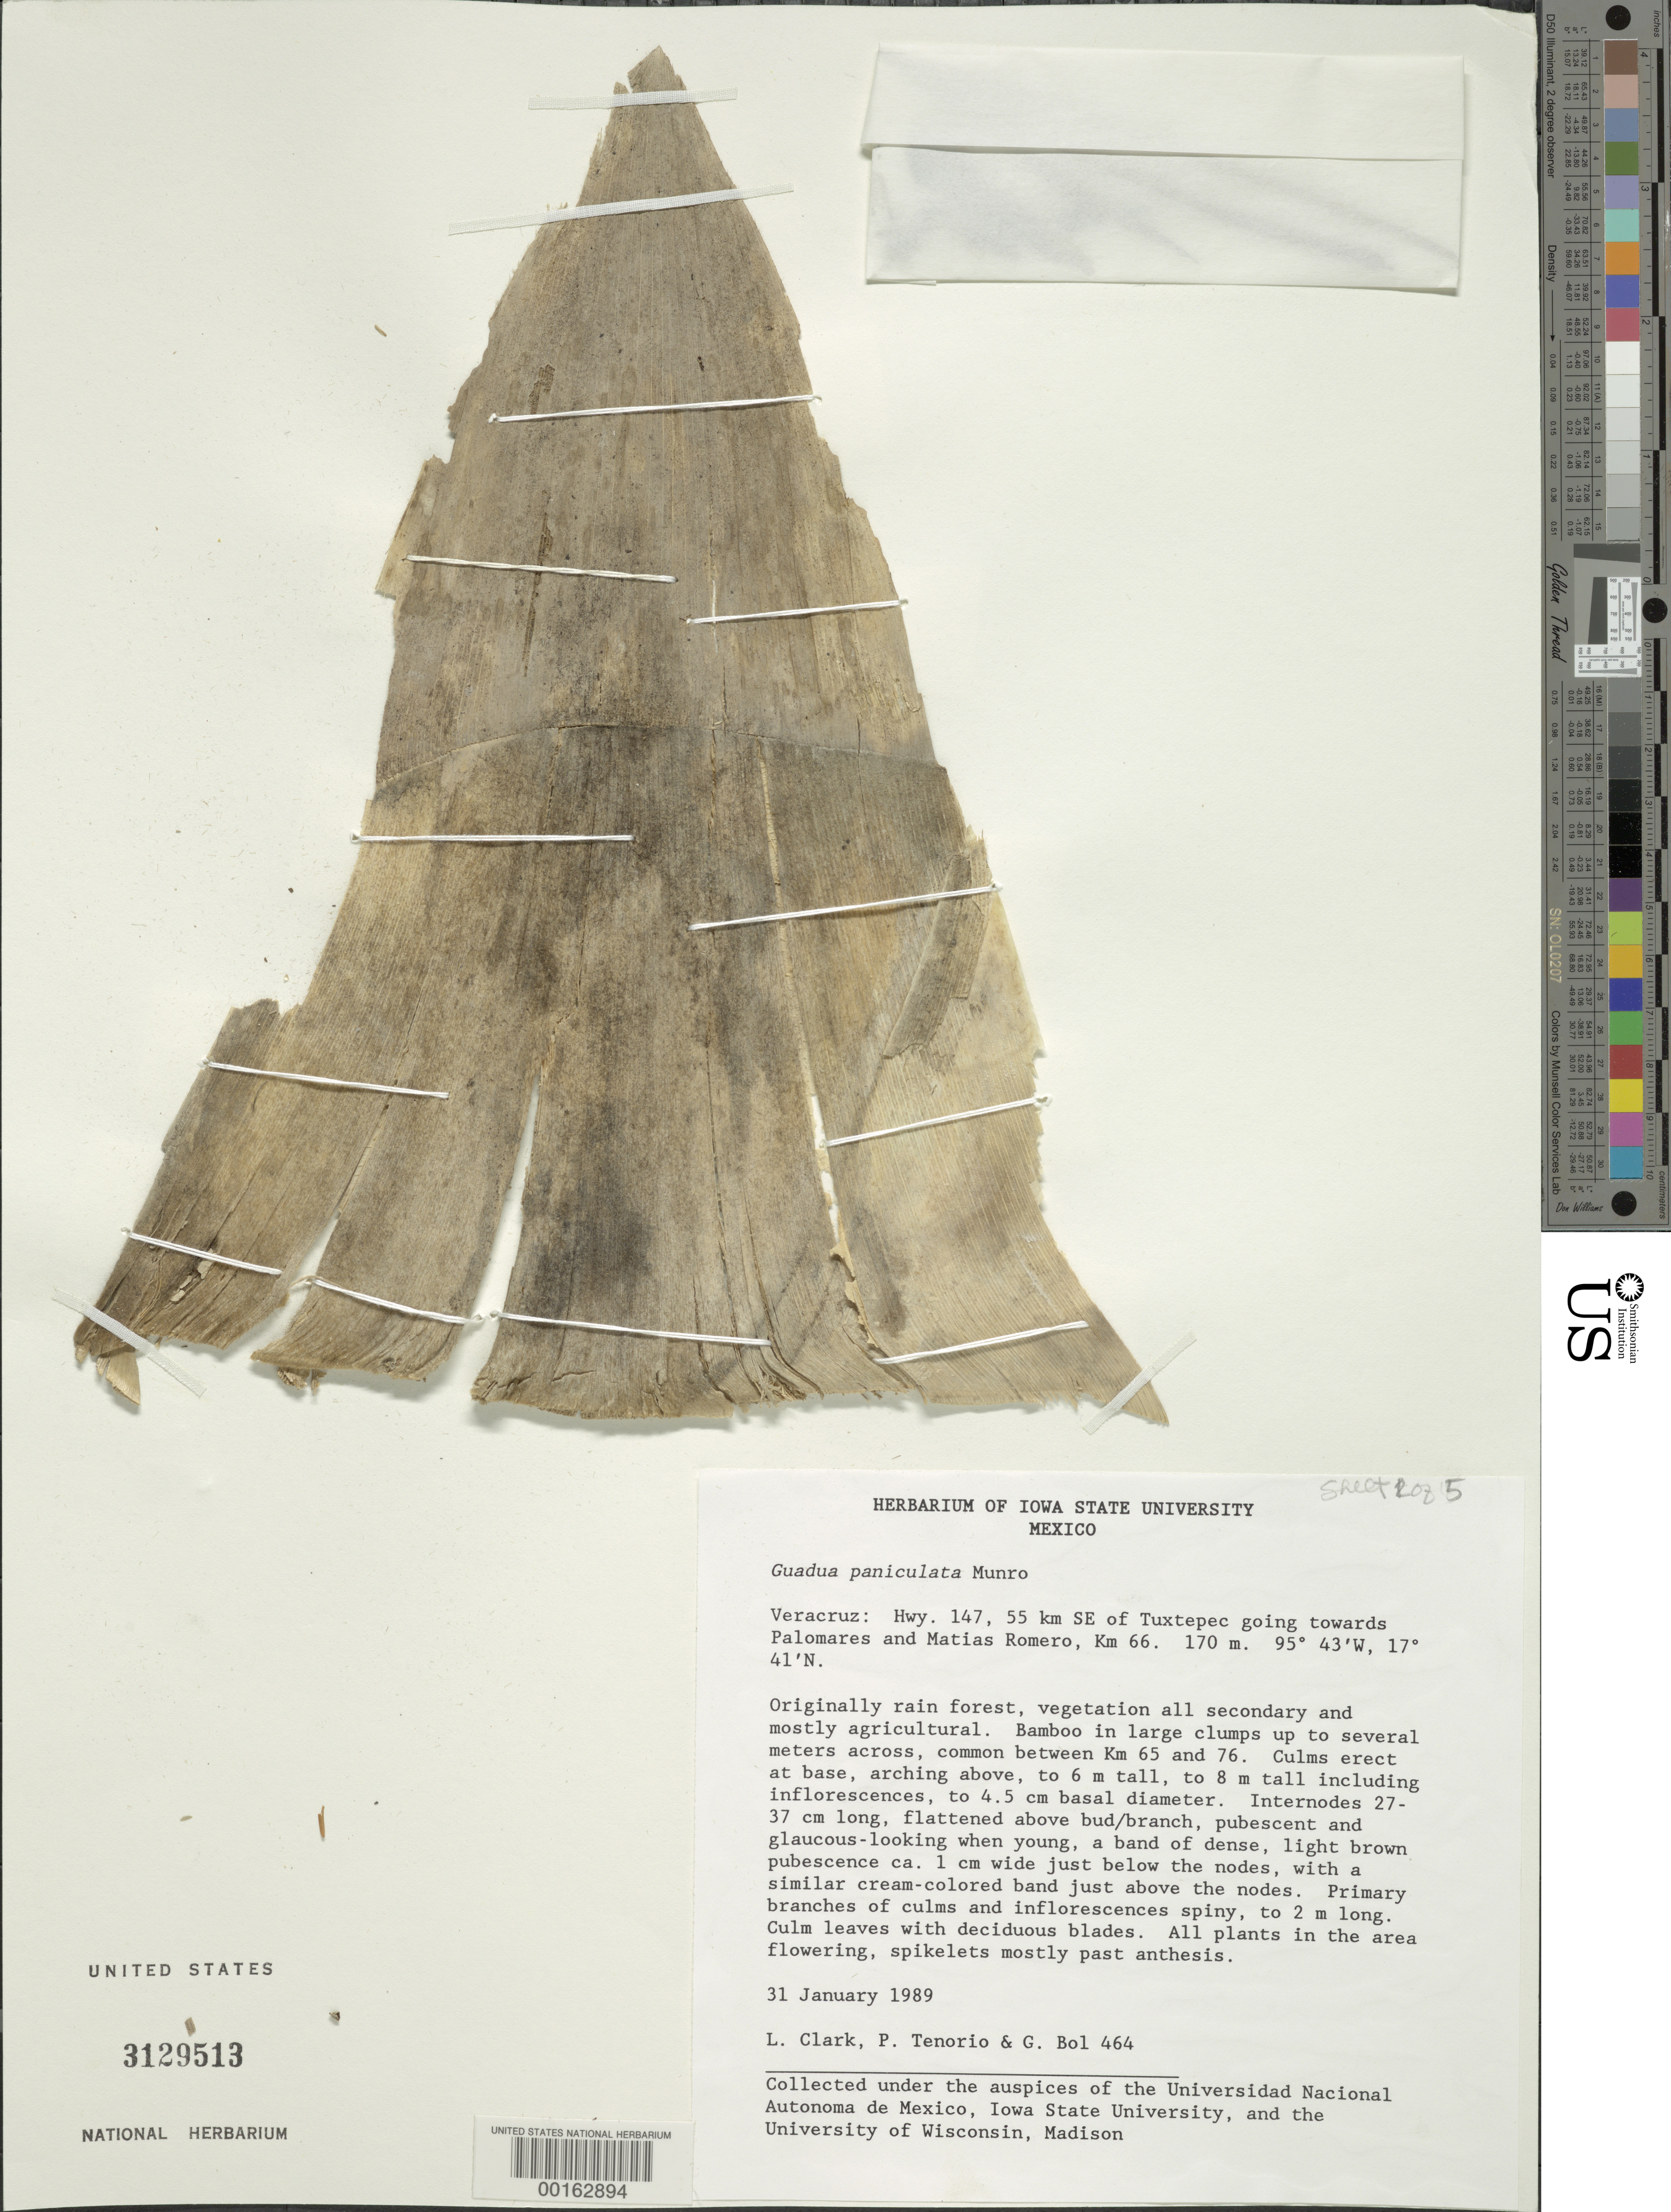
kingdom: Plantae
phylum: Tracheophyta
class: Liliopsida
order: Poales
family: Poaceae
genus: Guadua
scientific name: Guadua refracta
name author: Munro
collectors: L. G. Clark, G. Bol & P. Tenorio L.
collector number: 464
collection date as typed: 31 Jan 1989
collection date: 1989-01-31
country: Mexico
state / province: Veracruz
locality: Se to tuxtepec, towards palomares and matias romero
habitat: Originally rainforest, vegetation all secondary and mostly agricultural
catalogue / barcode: US 3129513